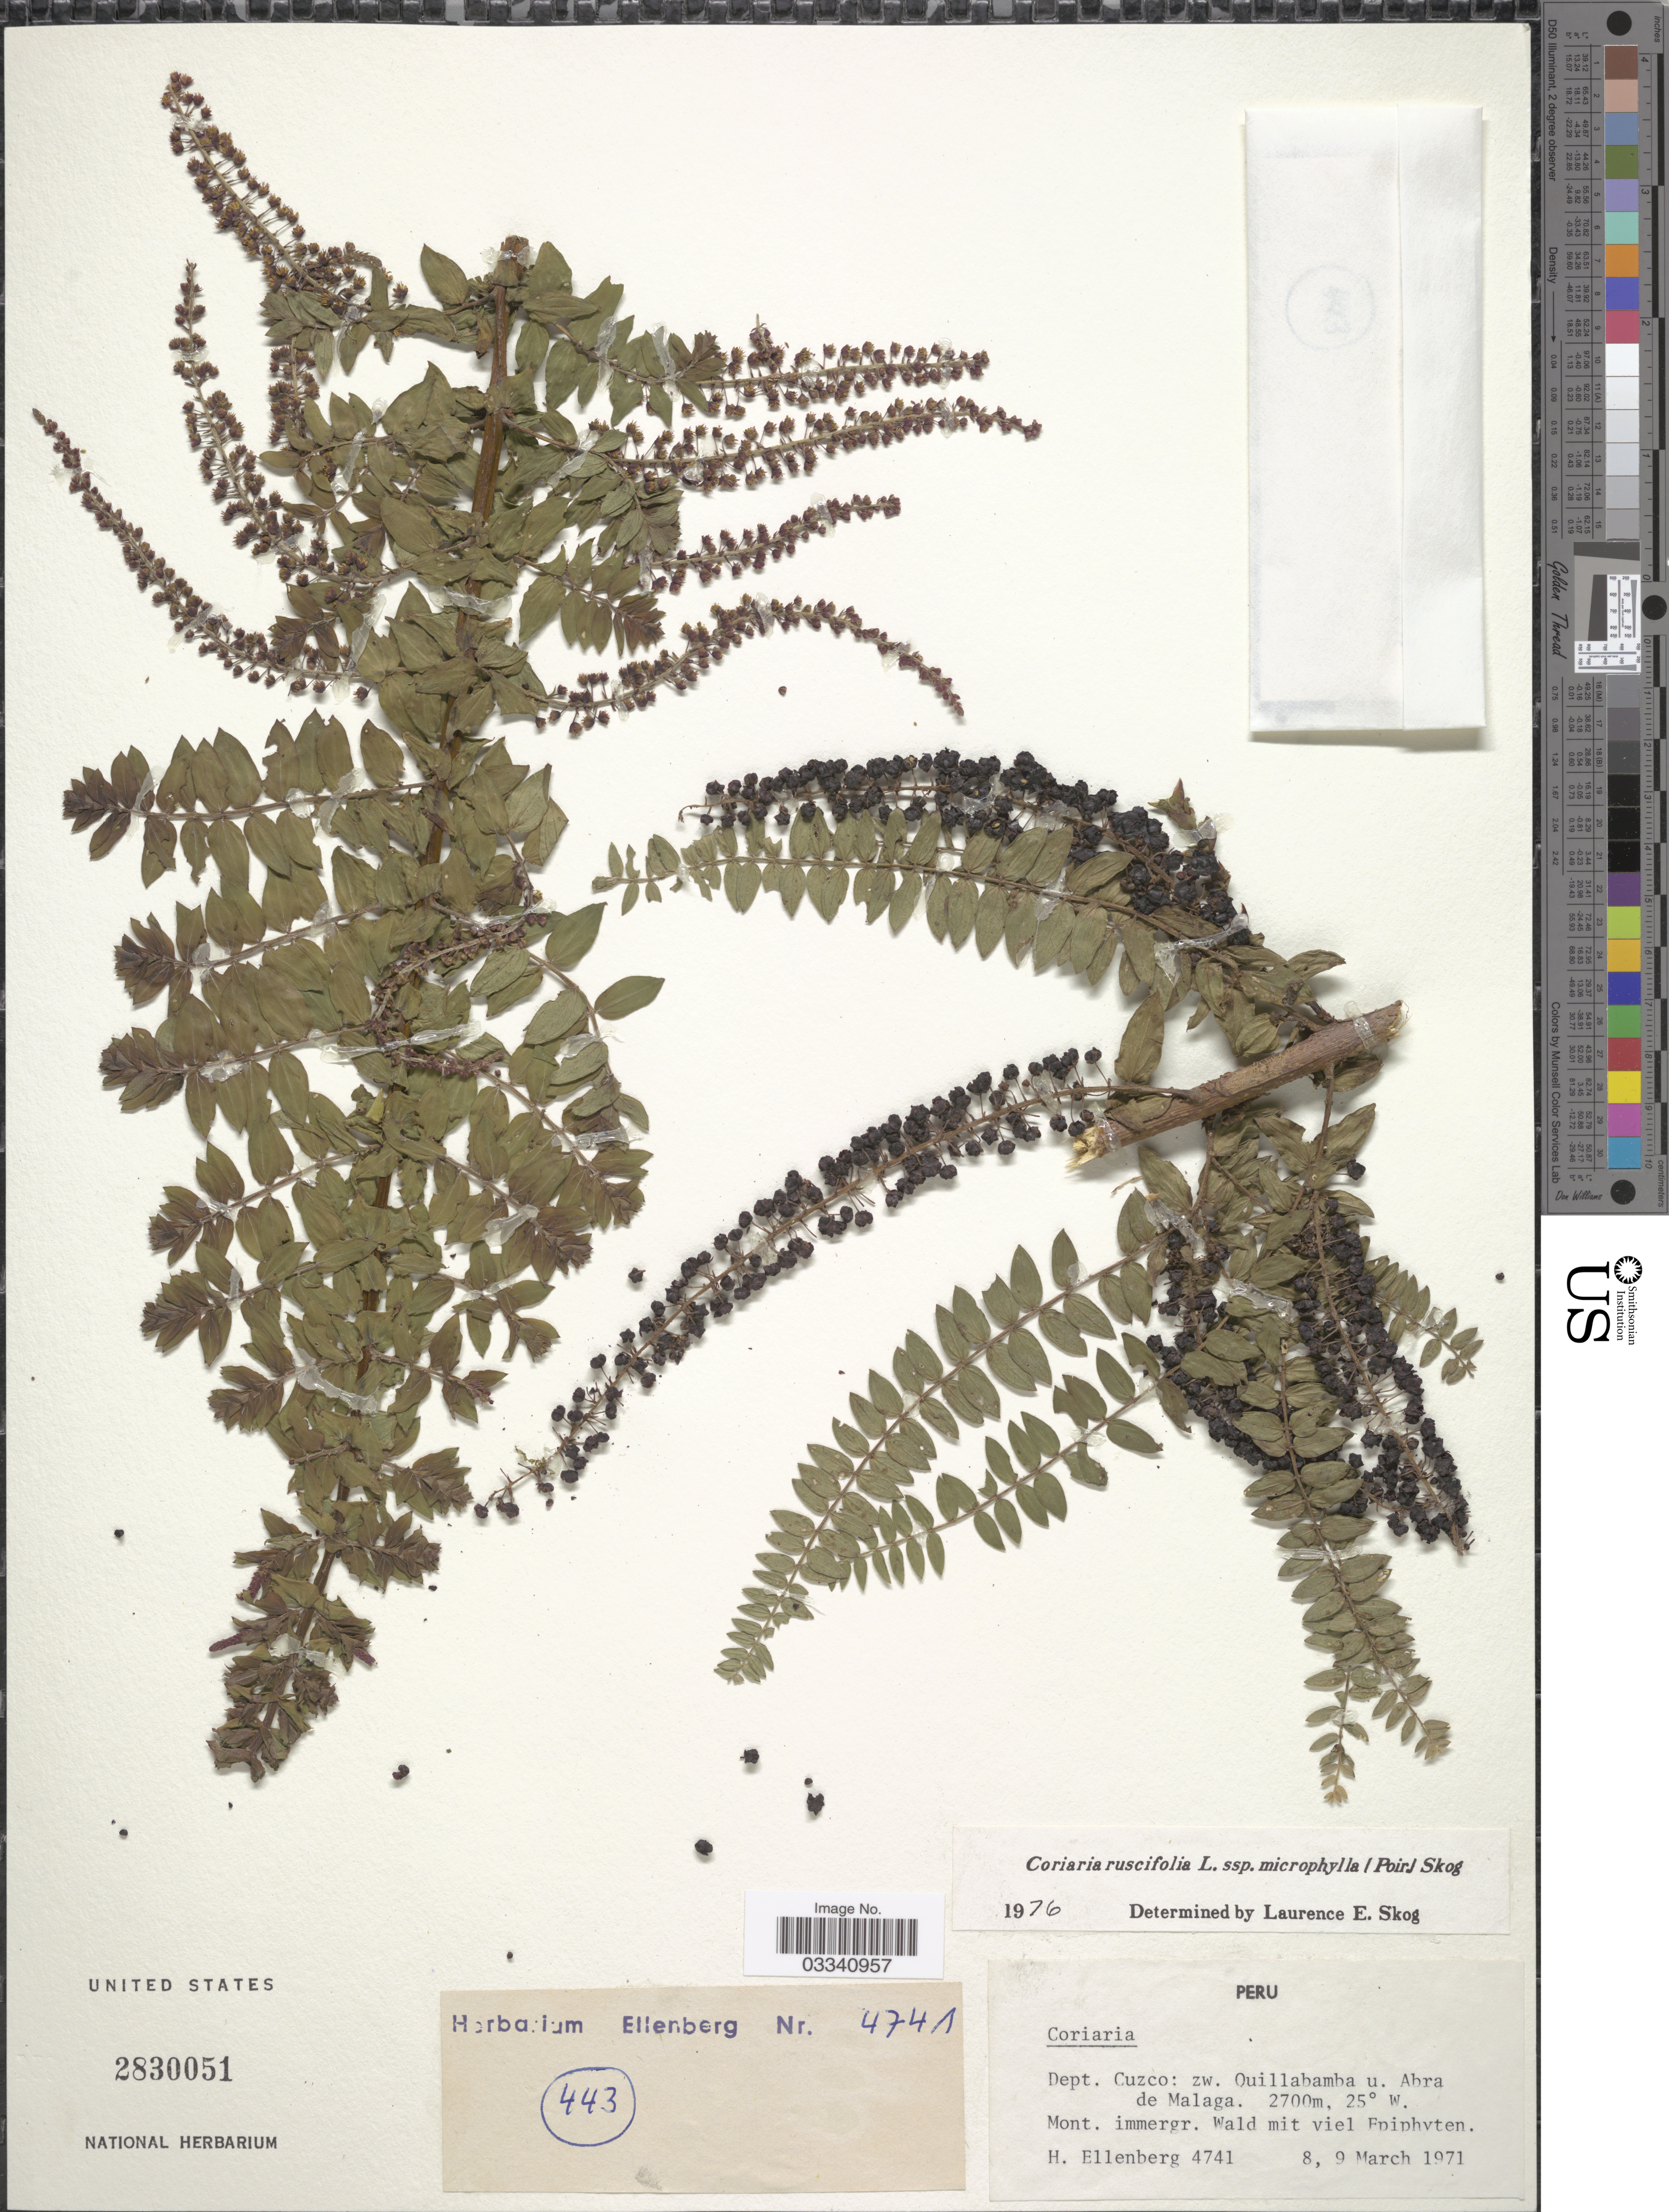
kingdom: Plantae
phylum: Tracheophyta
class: Magnoliopsida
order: Cucurbitales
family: Coriariaceae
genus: Coriaria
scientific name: Coriaria ruscifolia subsp. microphylla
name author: (Poir.) L.E. Skog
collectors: H. Ellenberg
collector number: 4741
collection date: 1971-03-08/1971-03-09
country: Peru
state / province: Cusco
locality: Dept. Cuzco: zw. Quillabamba u. Abra de Malaga.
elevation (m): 2700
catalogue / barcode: US 2830051